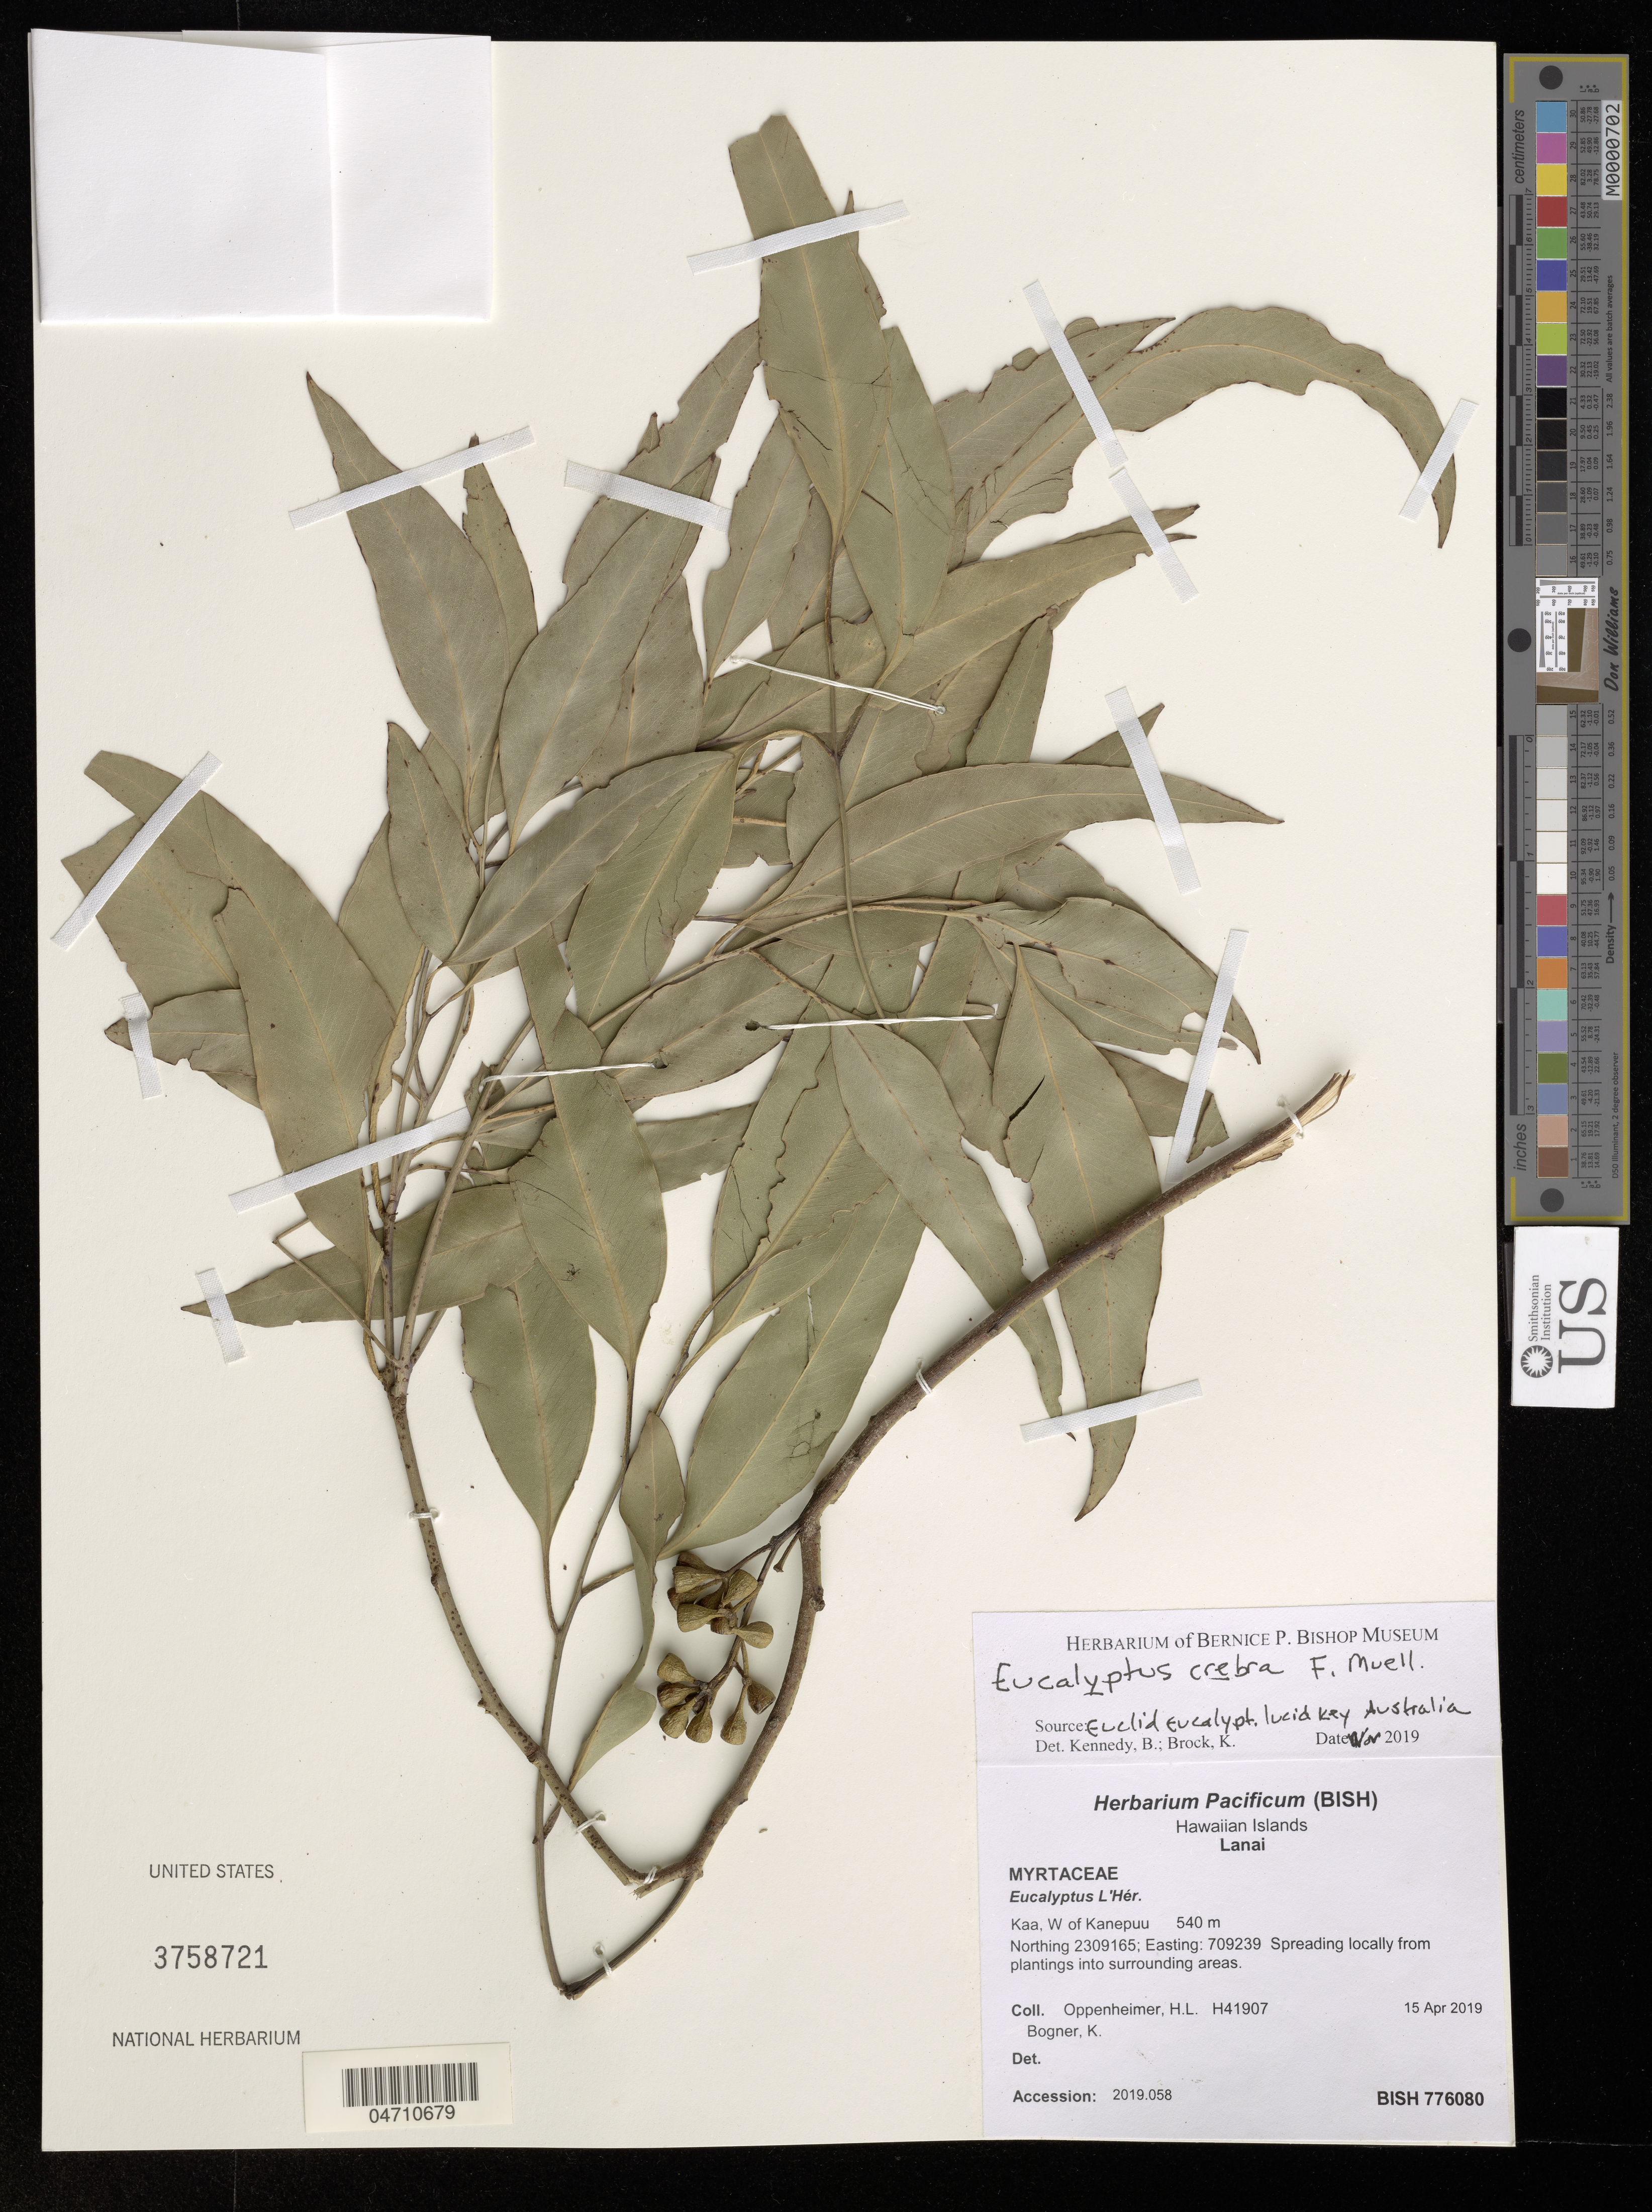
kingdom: Plantae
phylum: Tracheophyta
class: Magnoliopsida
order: Myrtales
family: Myrtaceae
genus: Eucalyptus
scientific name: Eucalyptus crebra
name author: F. Muell.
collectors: H. L. Oppenheimer & K. Bogner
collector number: H41907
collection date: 2019-04-15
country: United States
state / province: Hawaii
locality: Hawaiian Islands. Lanai. Kaa, W of Kanepuu. Spreading locally from plantings into surrounding areas.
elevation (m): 540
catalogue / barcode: US 3758721